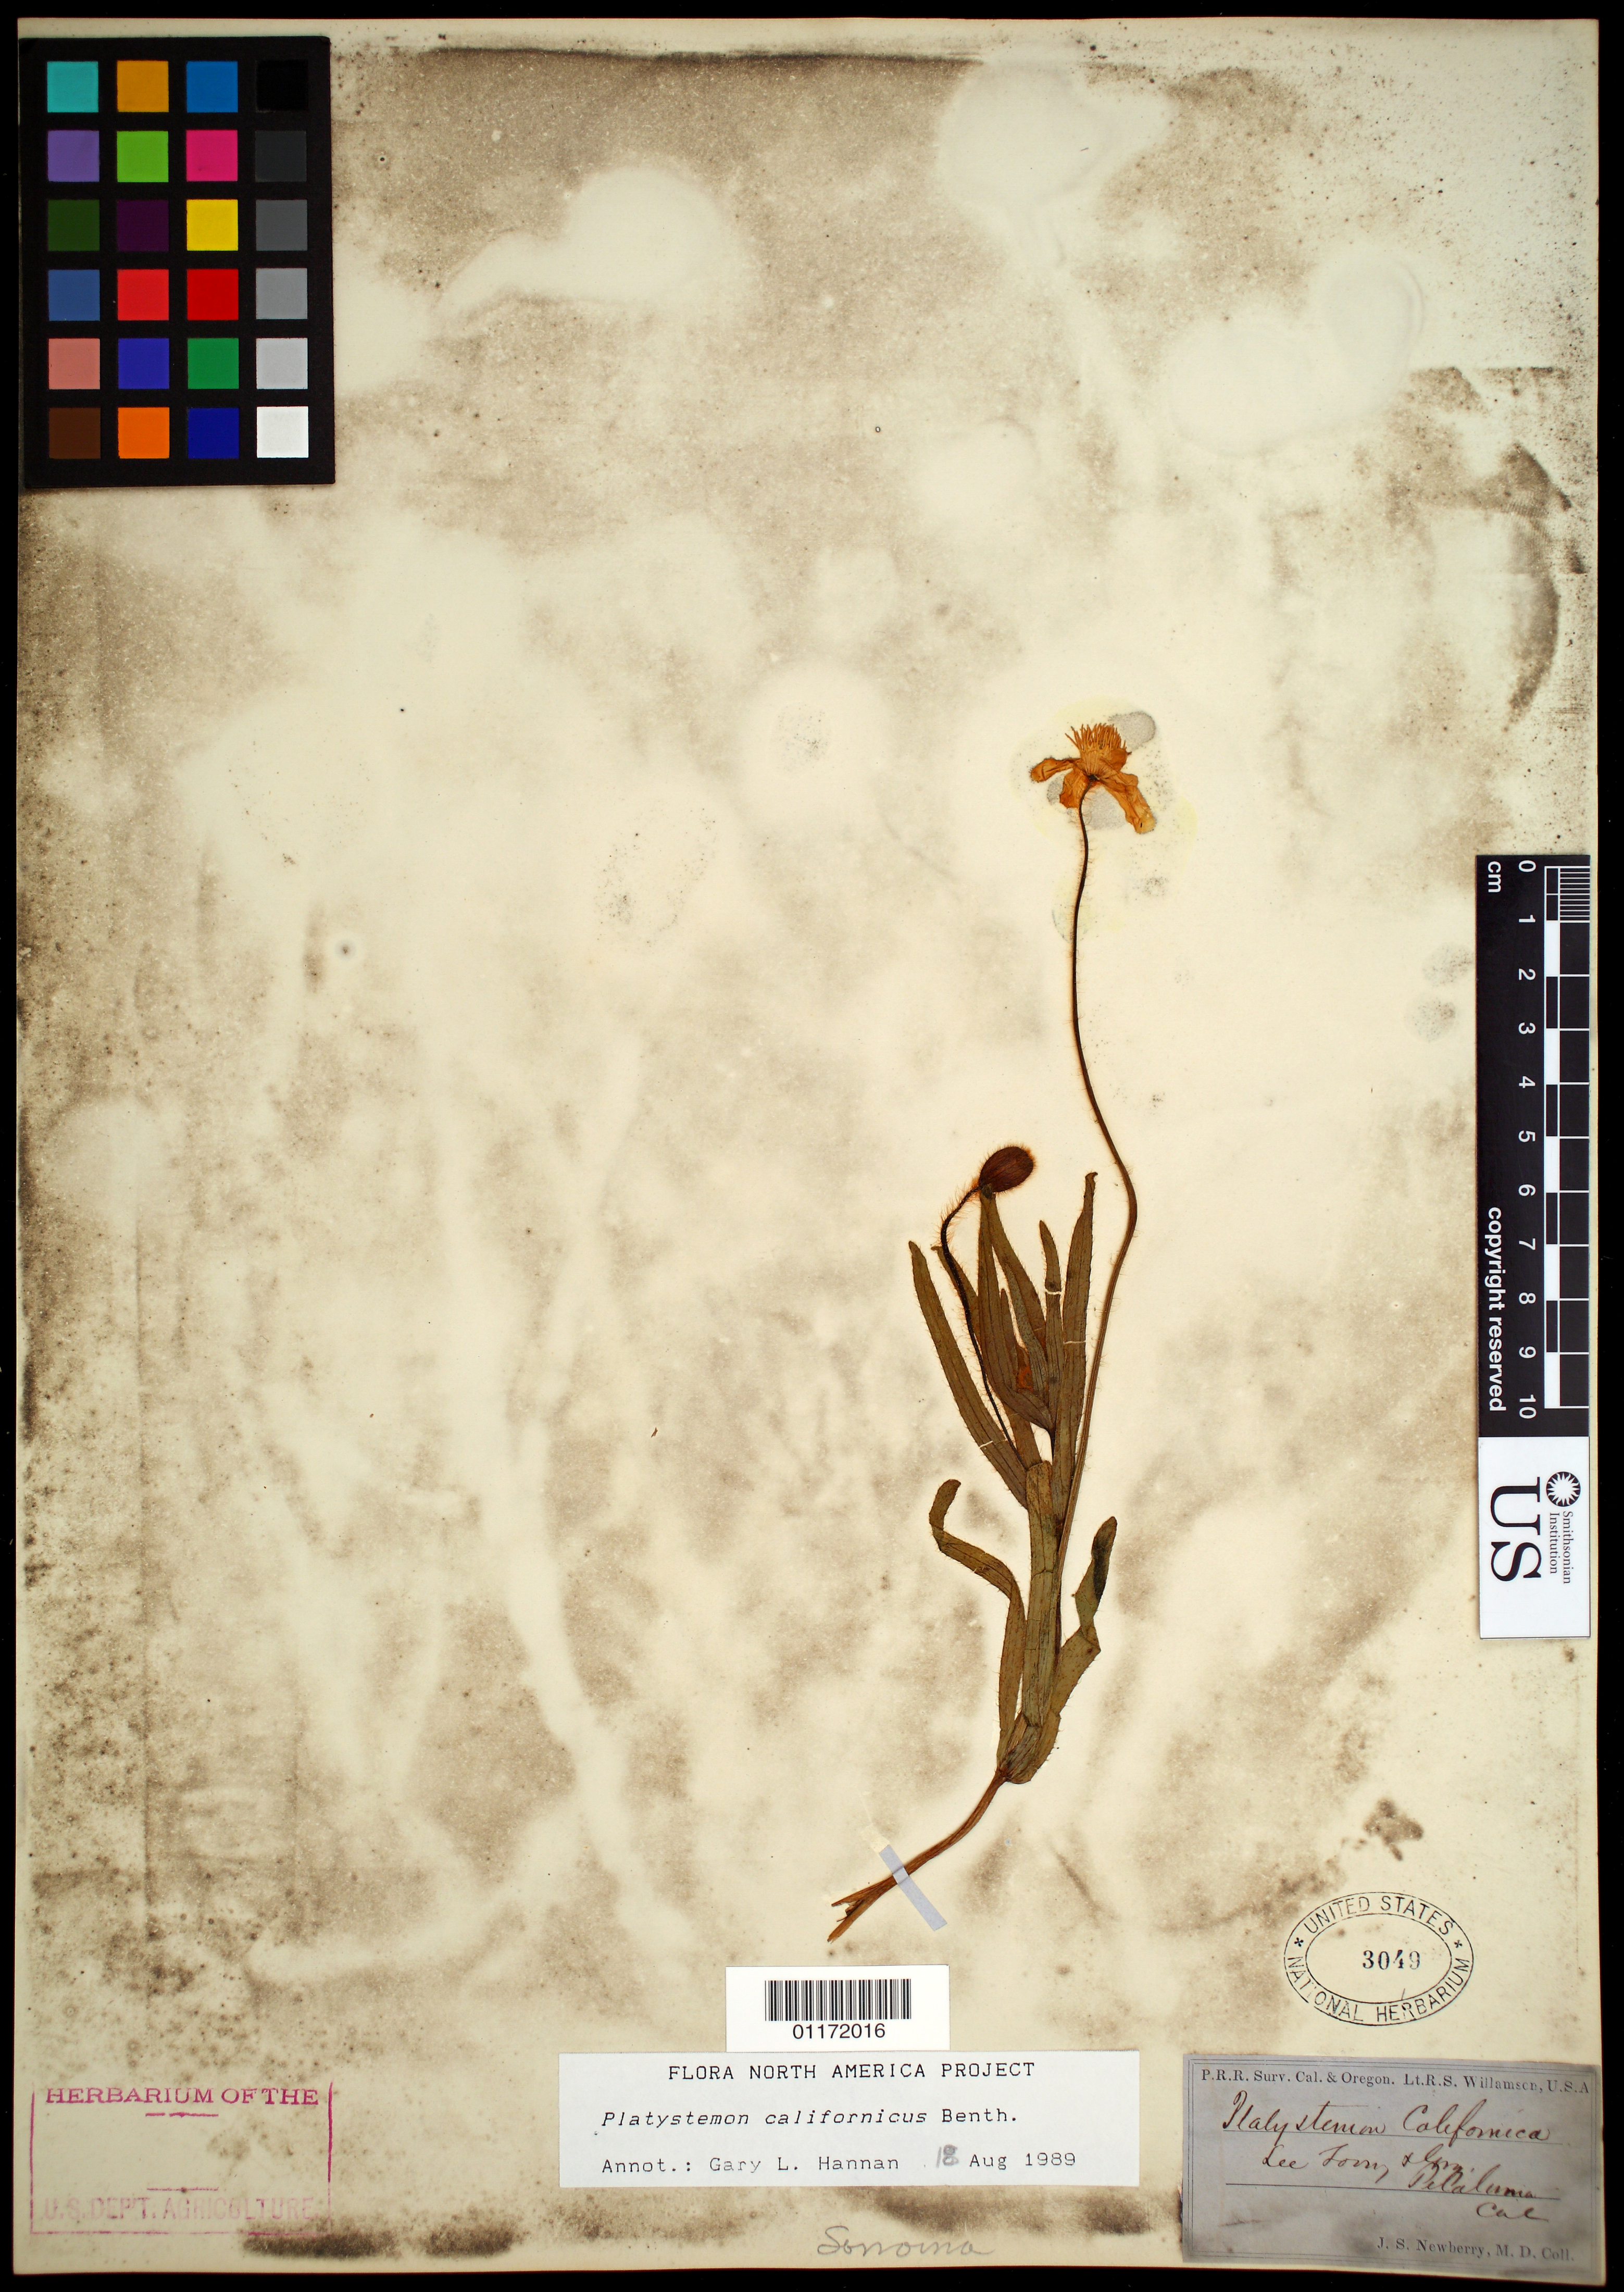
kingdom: Plantae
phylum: Tracheophyta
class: Magnoliopsida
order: Ranunculales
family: Papaveraceae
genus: Platystemon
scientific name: Platystemon californicus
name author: Benth.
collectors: J. S. Newberry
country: United States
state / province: California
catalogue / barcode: US 3049